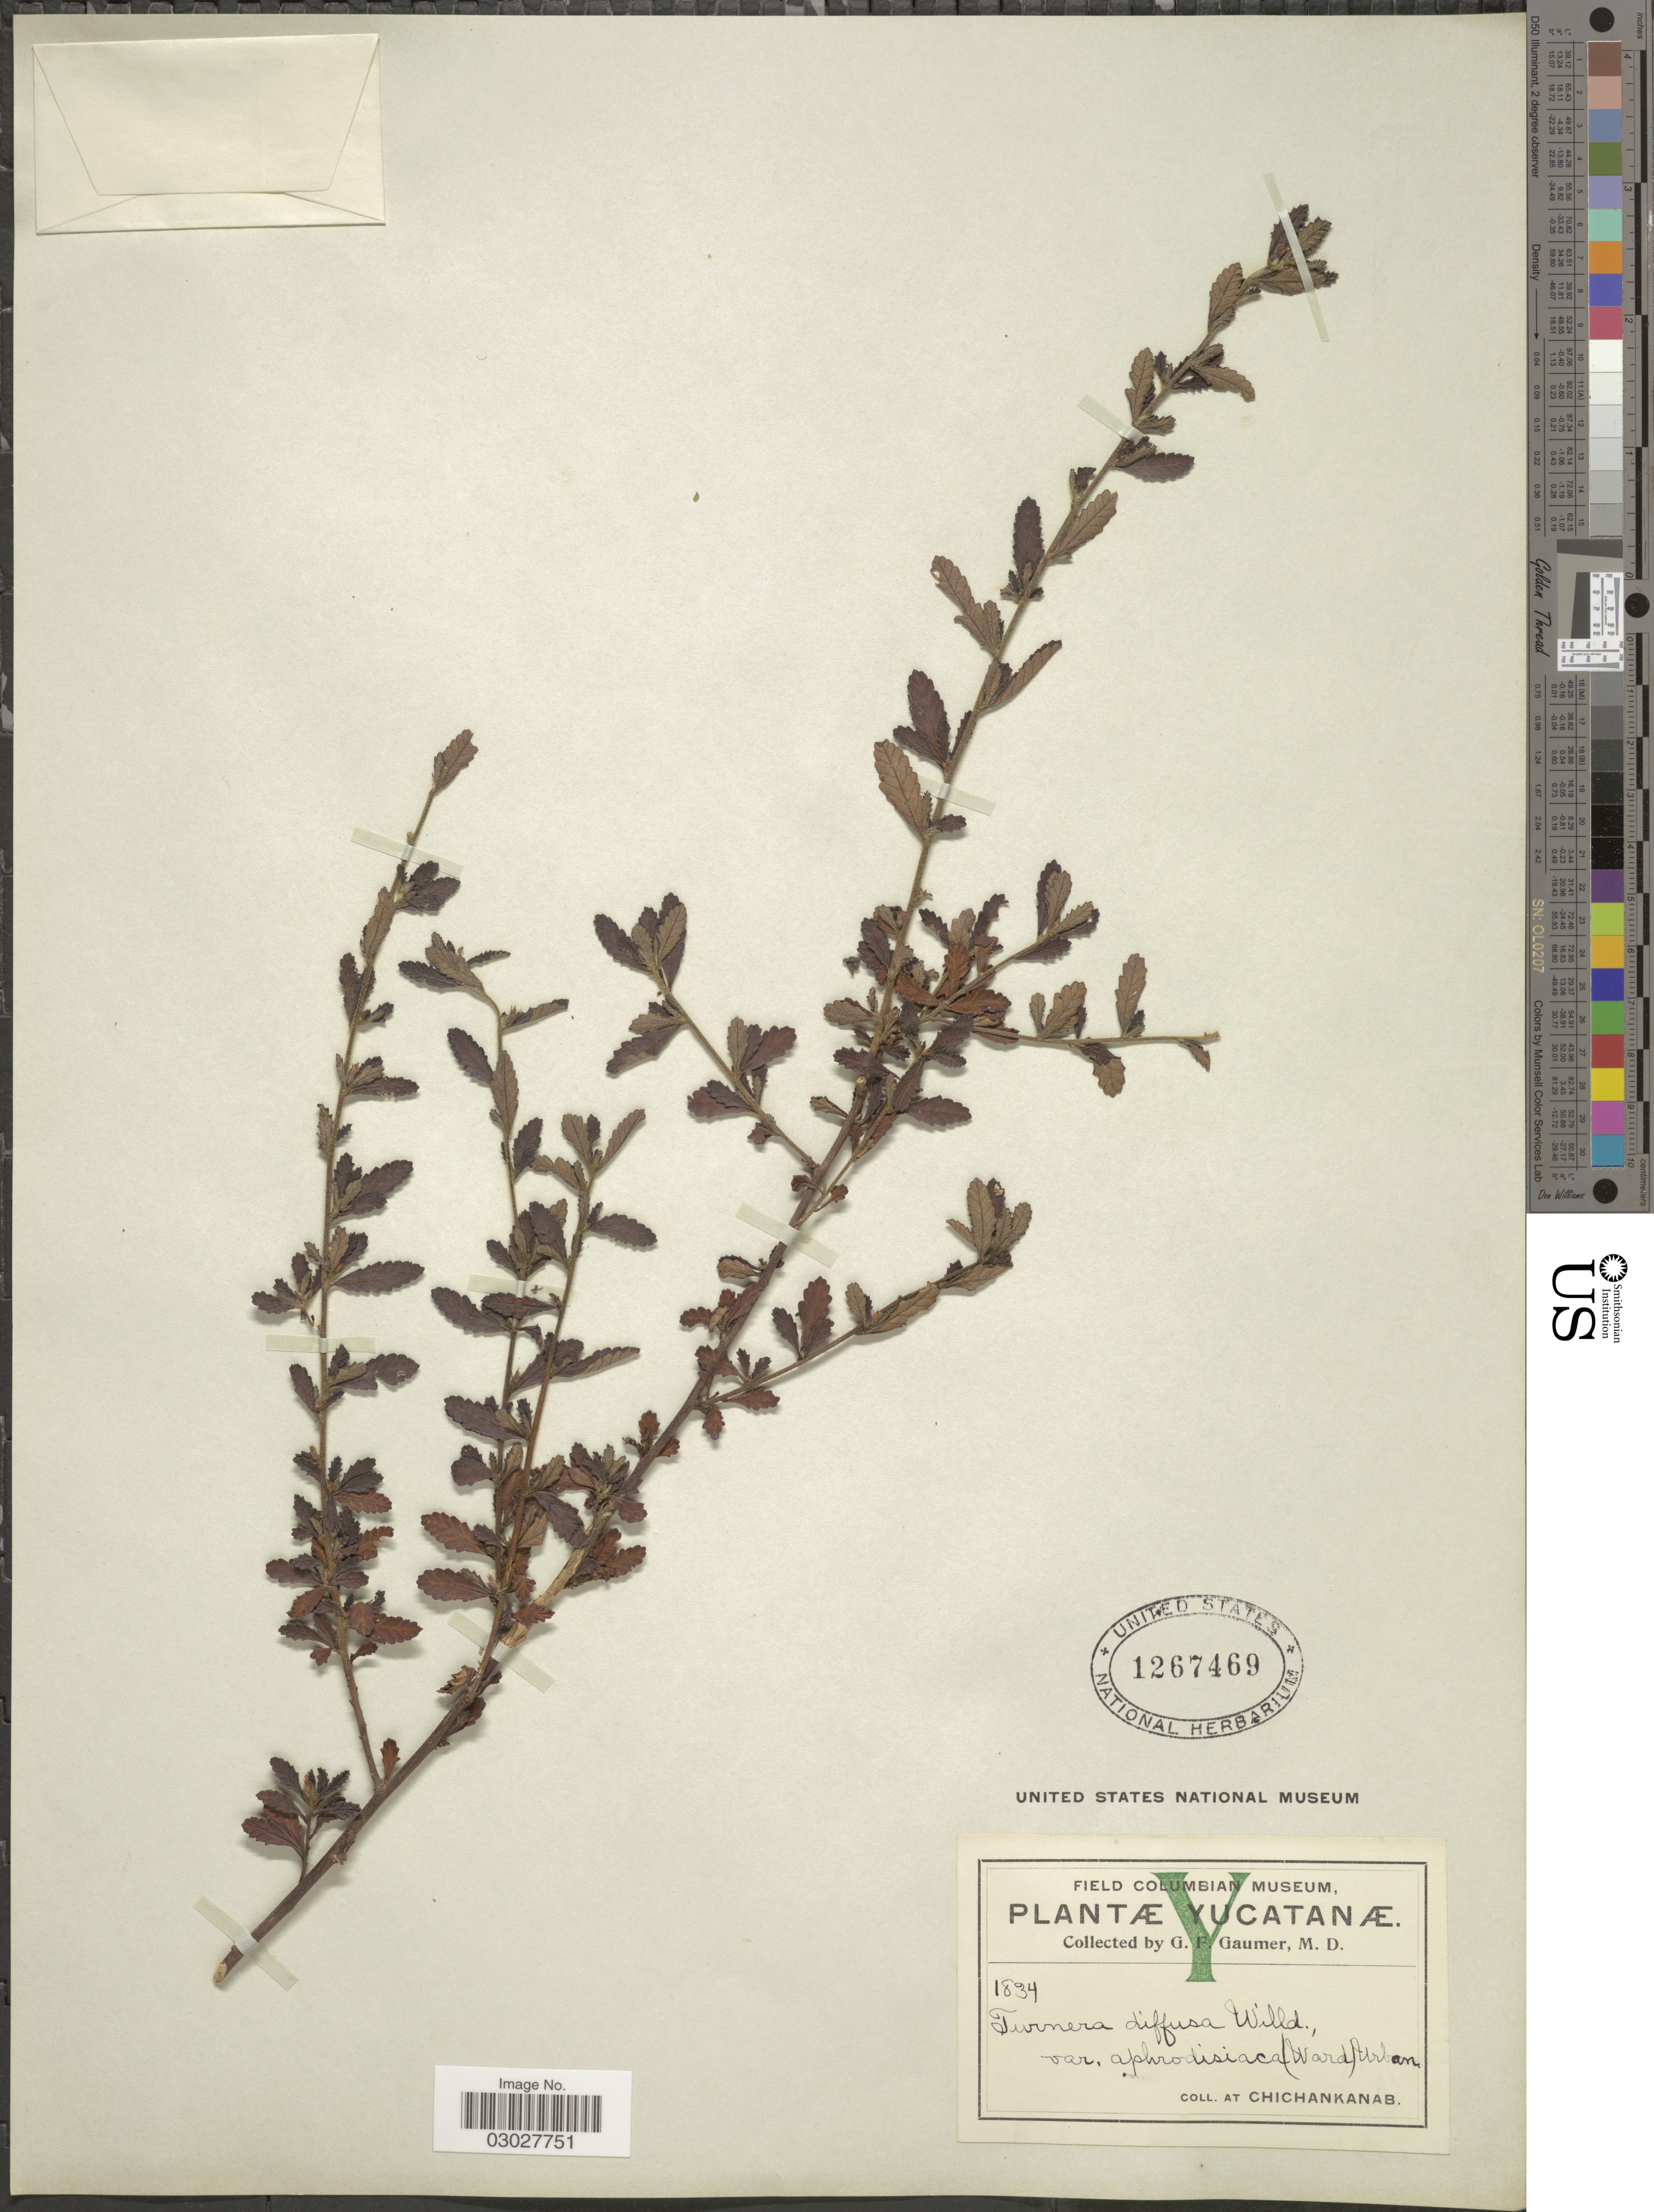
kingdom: Plantae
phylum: Tracheophyta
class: Magnoliopsida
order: Malpighiales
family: Turneraceae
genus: Turnera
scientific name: Turnera diffusa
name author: Willd. ex Schult.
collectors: G. F. Gaumer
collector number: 1834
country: Mexico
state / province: Yucatán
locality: At chichankanab.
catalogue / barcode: US 1267469